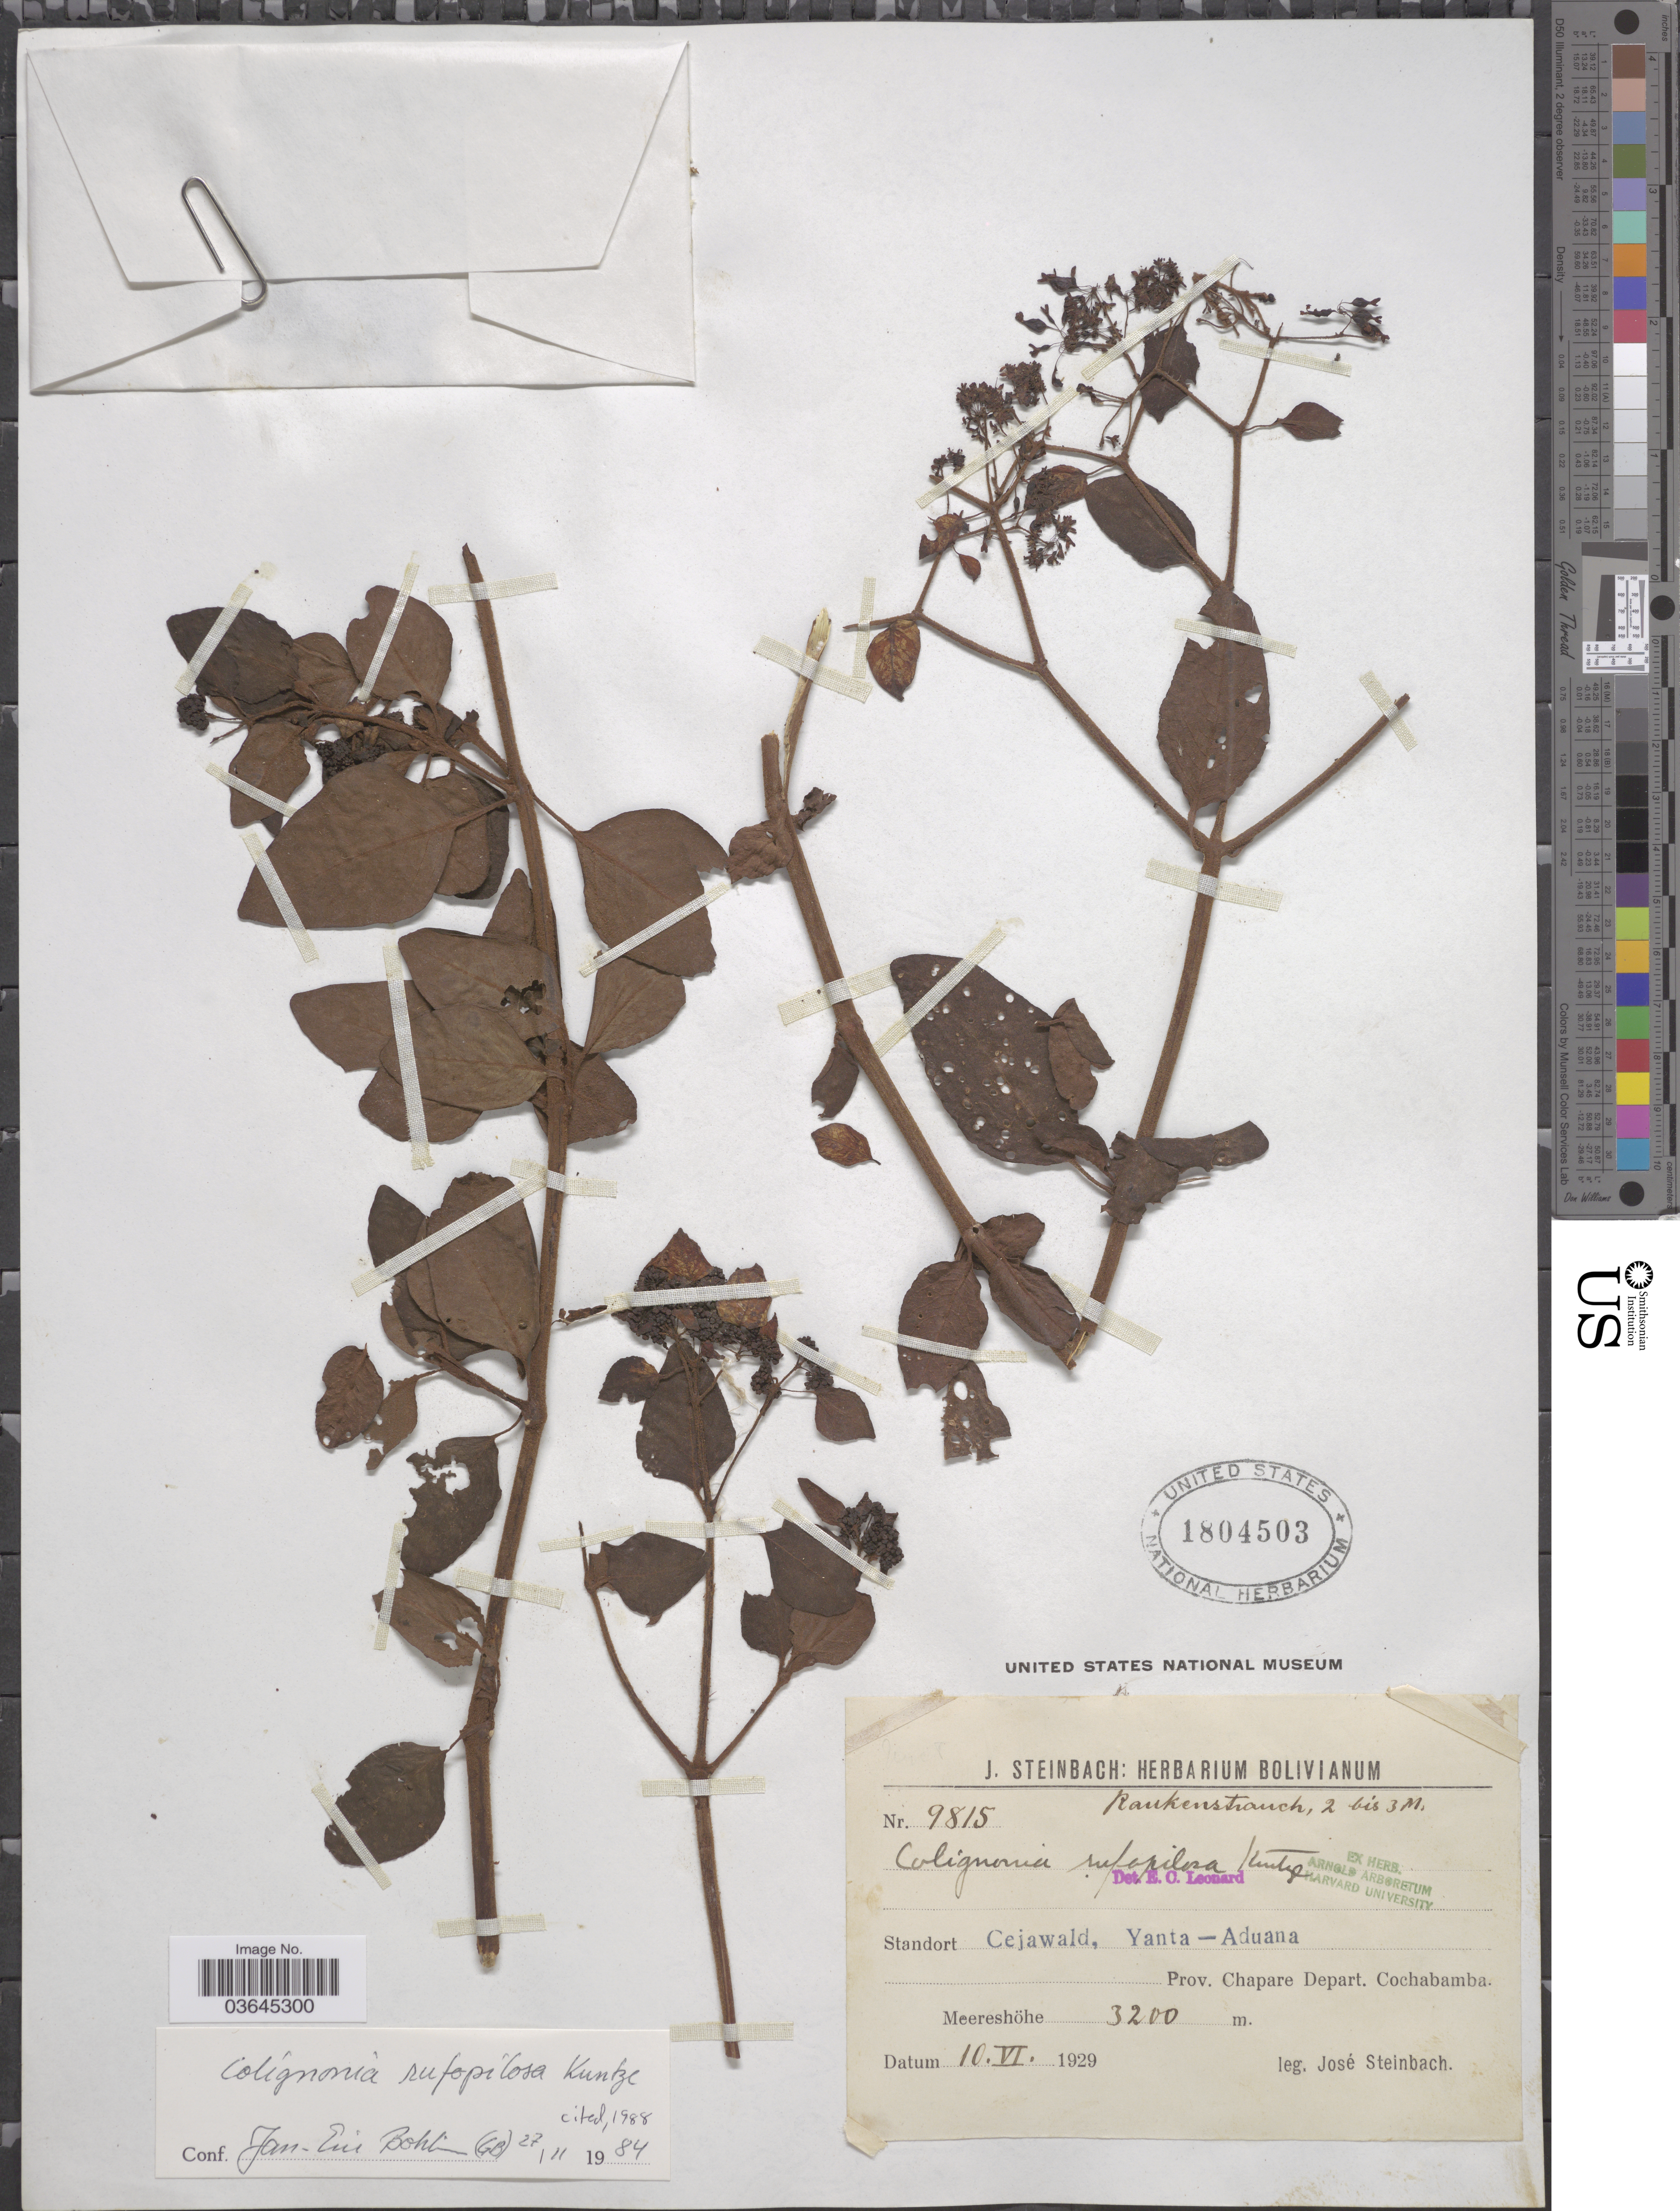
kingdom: Plantae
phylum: Tracheophyta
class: Magnoliopsida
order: Caryophyllales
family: Nyctaginaceae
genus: Colignonia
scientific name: Colignonia rufopilosa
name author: Kuntze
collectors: J. Steinbach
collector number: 9815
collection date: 1929-05-10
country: Bolivia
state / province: Cochabamba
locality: Cejawald, Yanta-Aduana. Prov. Chapare Depart. Cochabamba.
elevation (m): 3200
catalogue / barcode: US 1804503